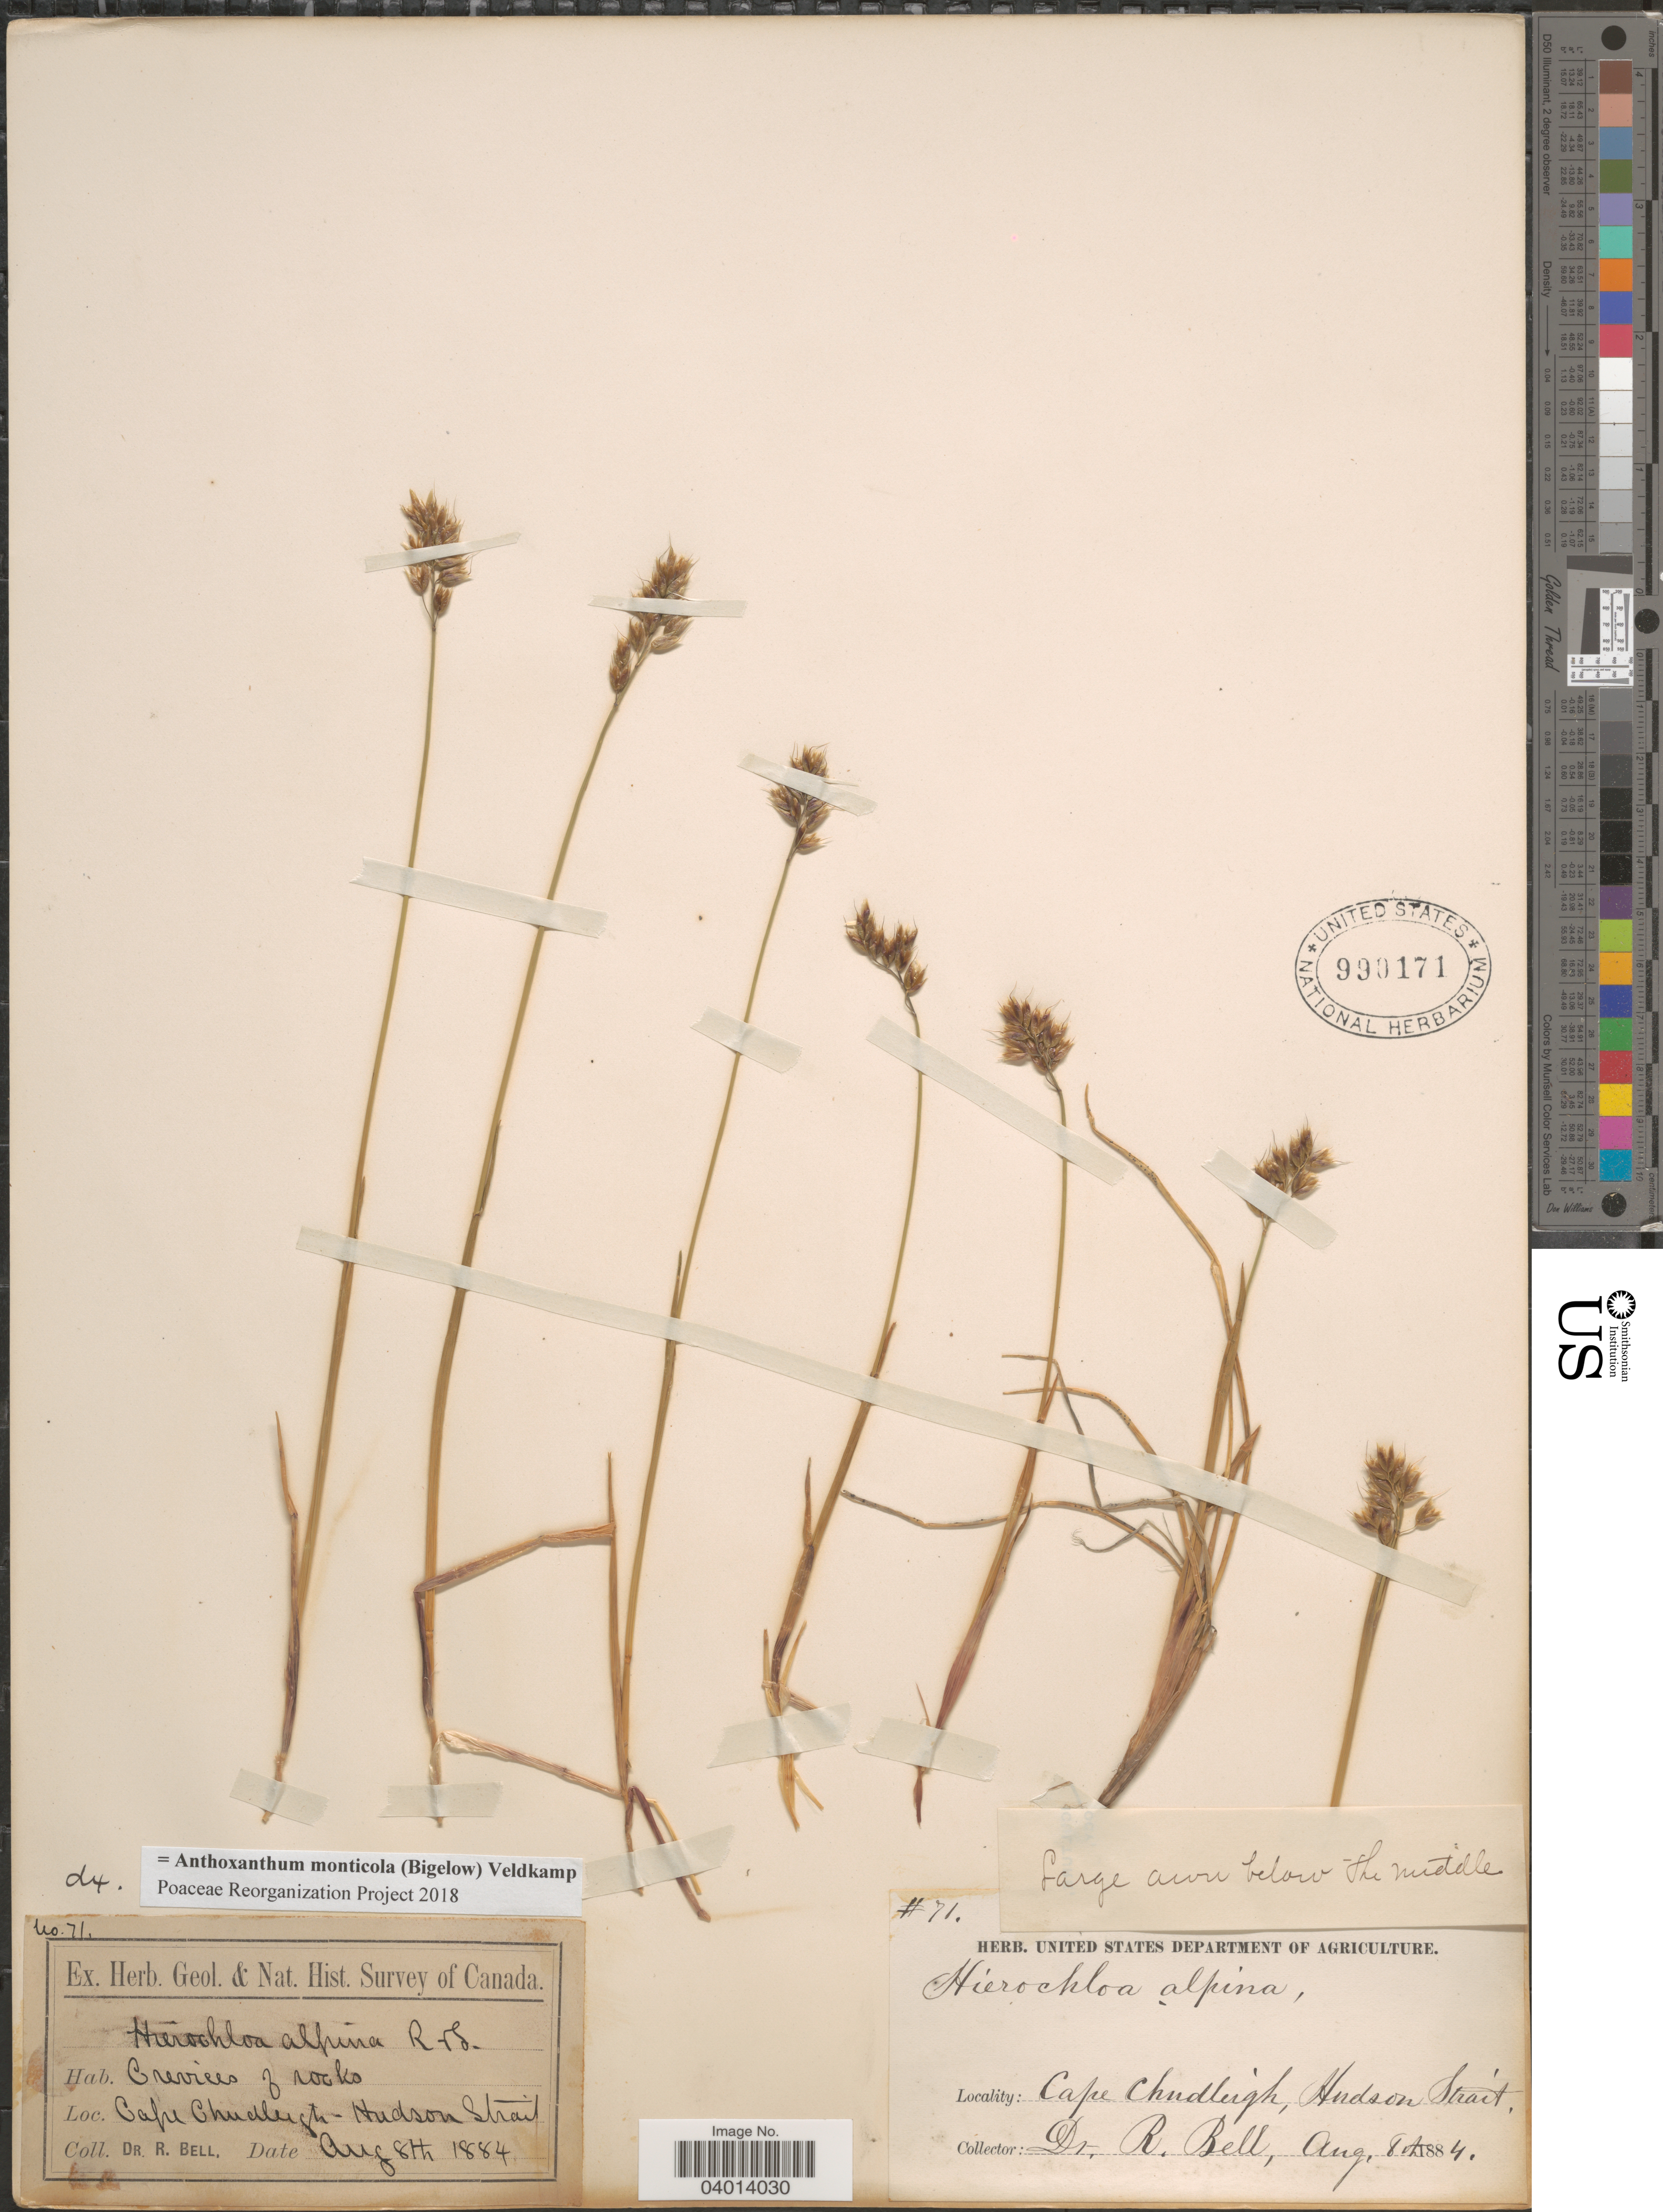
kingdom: Plantae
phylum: Tracheophyta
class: Liliopsida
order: Poales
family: Poaceae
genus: Anthoxanthum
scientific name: Anthoxanthum monticola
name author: (Bigelow) Veldkamp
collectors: C. R. Bell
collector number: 71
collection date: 1884-08-08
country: Canada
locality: Cape Chudleigh- Hudson Strait.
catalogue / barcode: US 990171